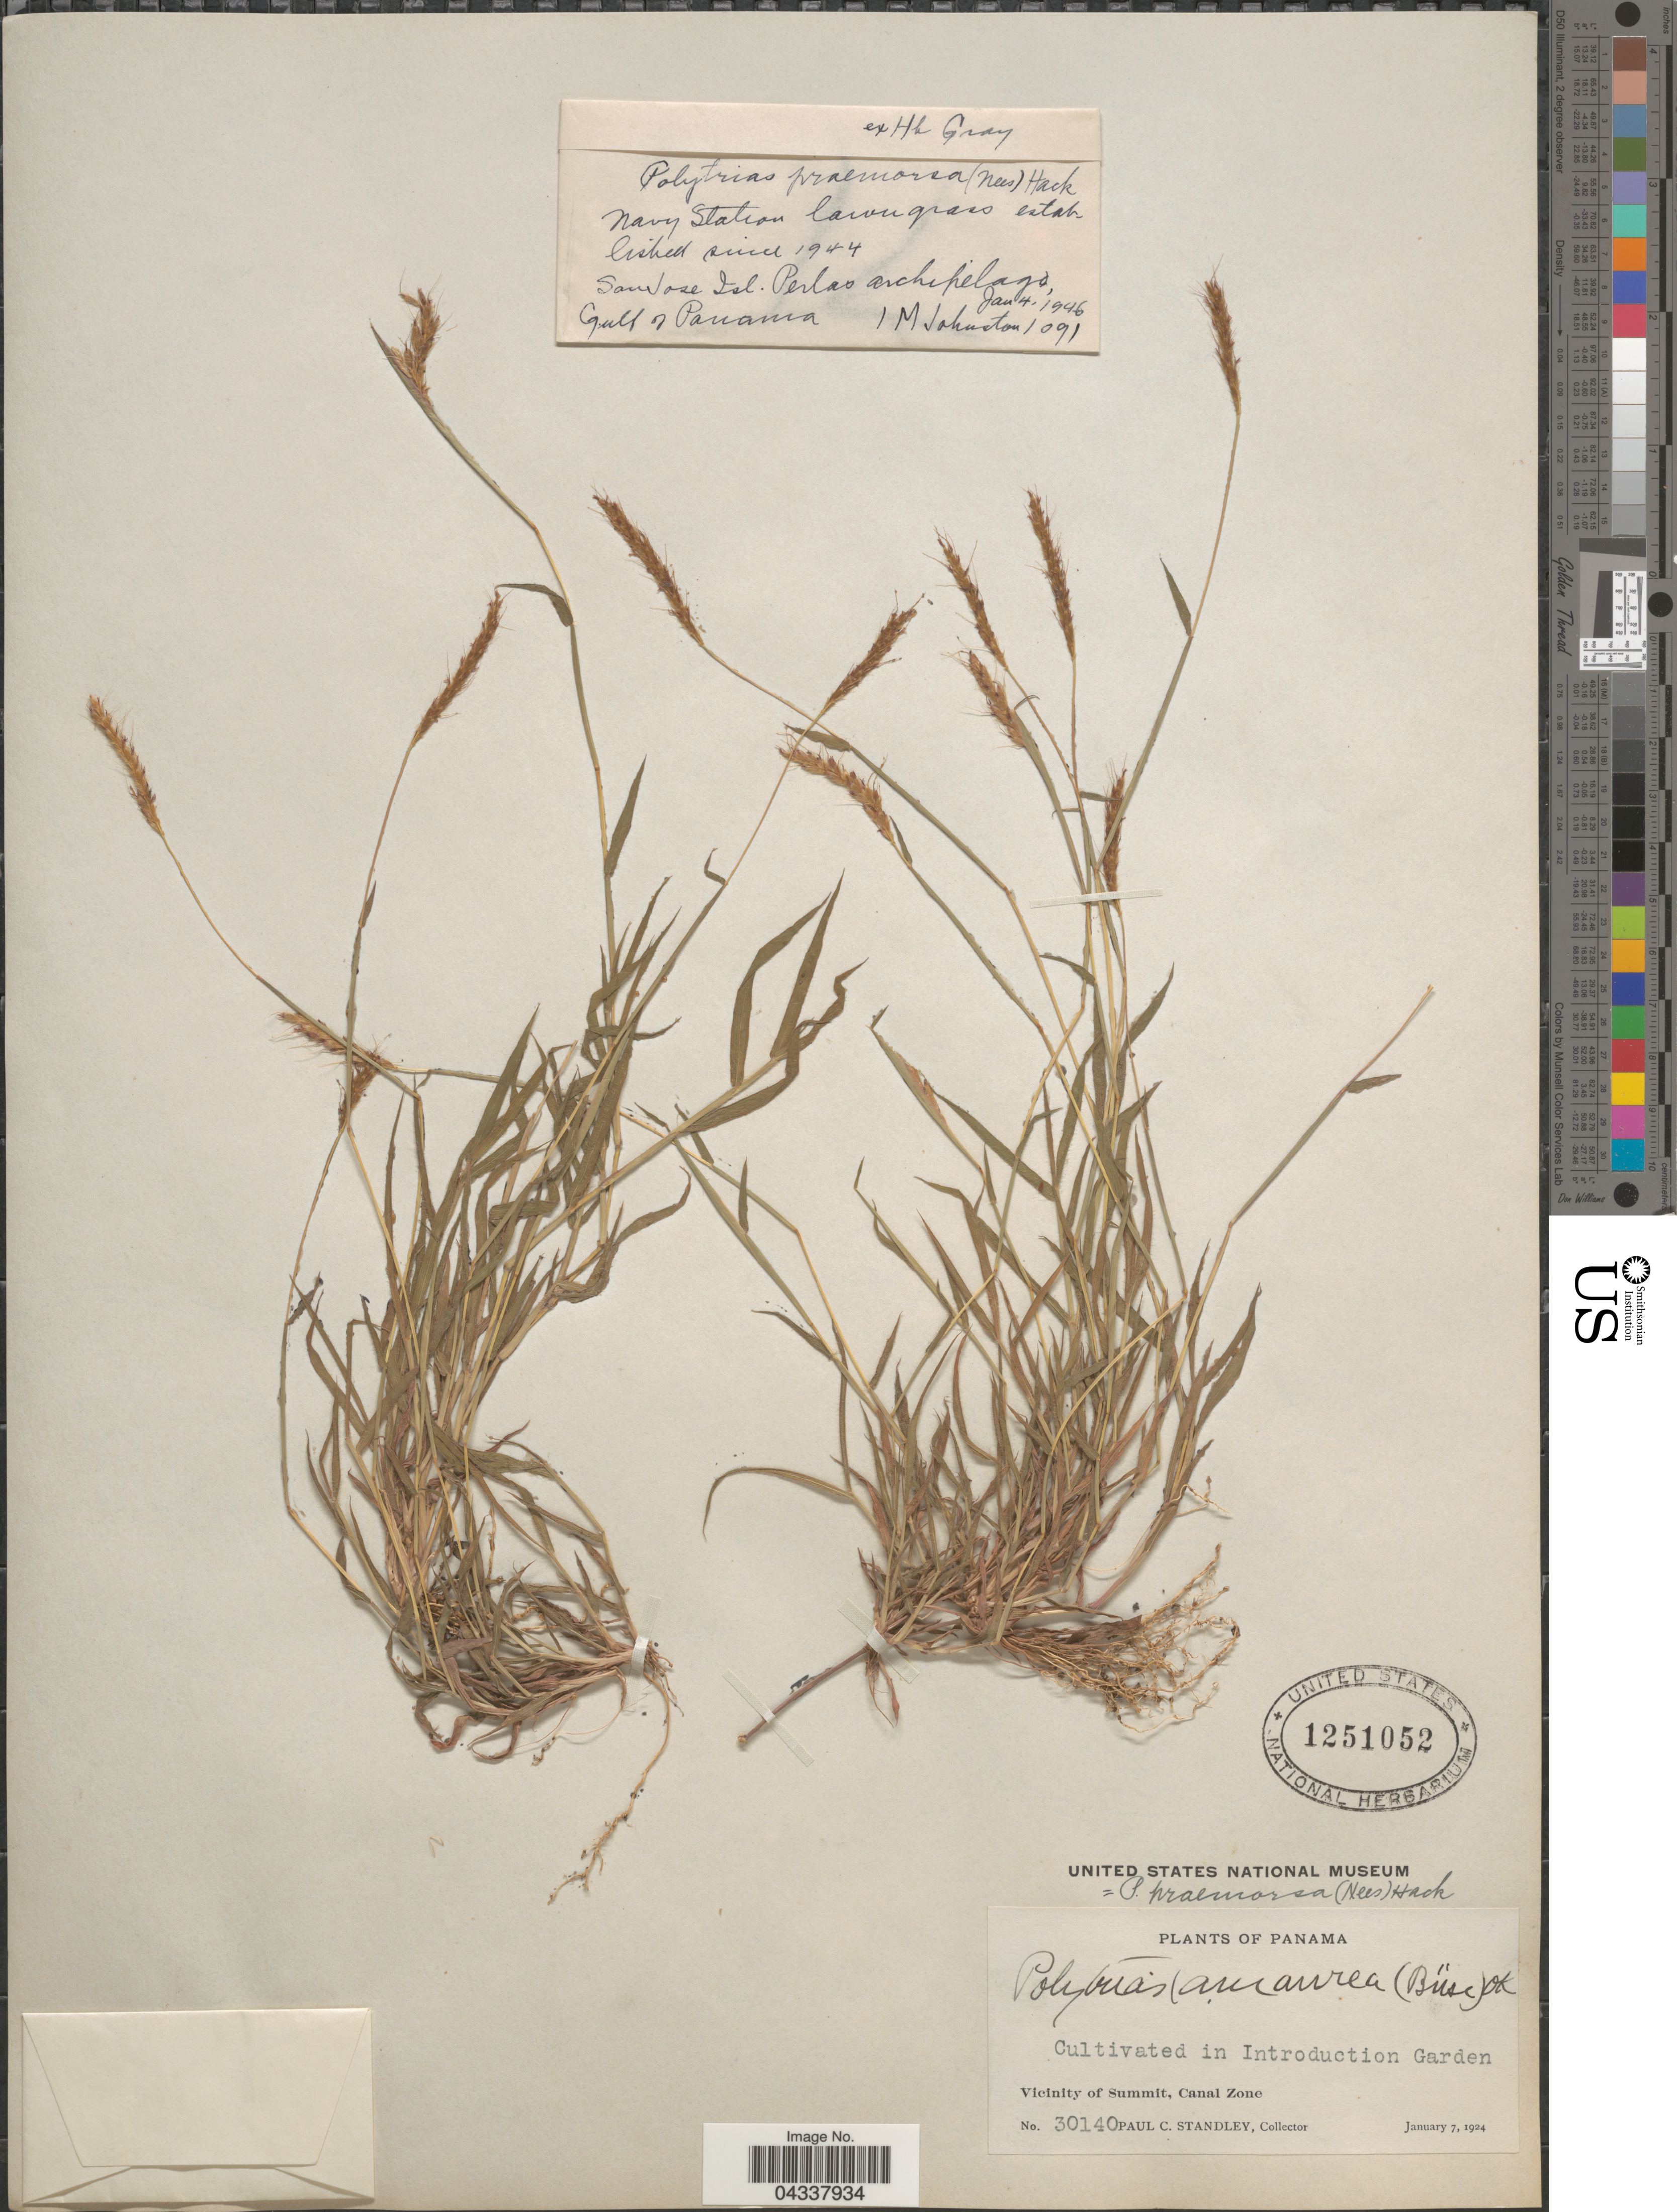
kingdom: Plantae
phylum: Tracheophyta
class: Liliopsida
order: Poales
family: Poaceae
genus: Polytrias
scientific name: Polytrias indica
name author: (Houtt.) Veldkamp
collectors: I.M. Johnston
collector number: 1091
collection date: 1946-01-04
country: Panama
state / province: Panamá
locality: San Jose Isl. Perlas archipelago, Gulf of Panama.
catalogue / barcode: US 1251052-2